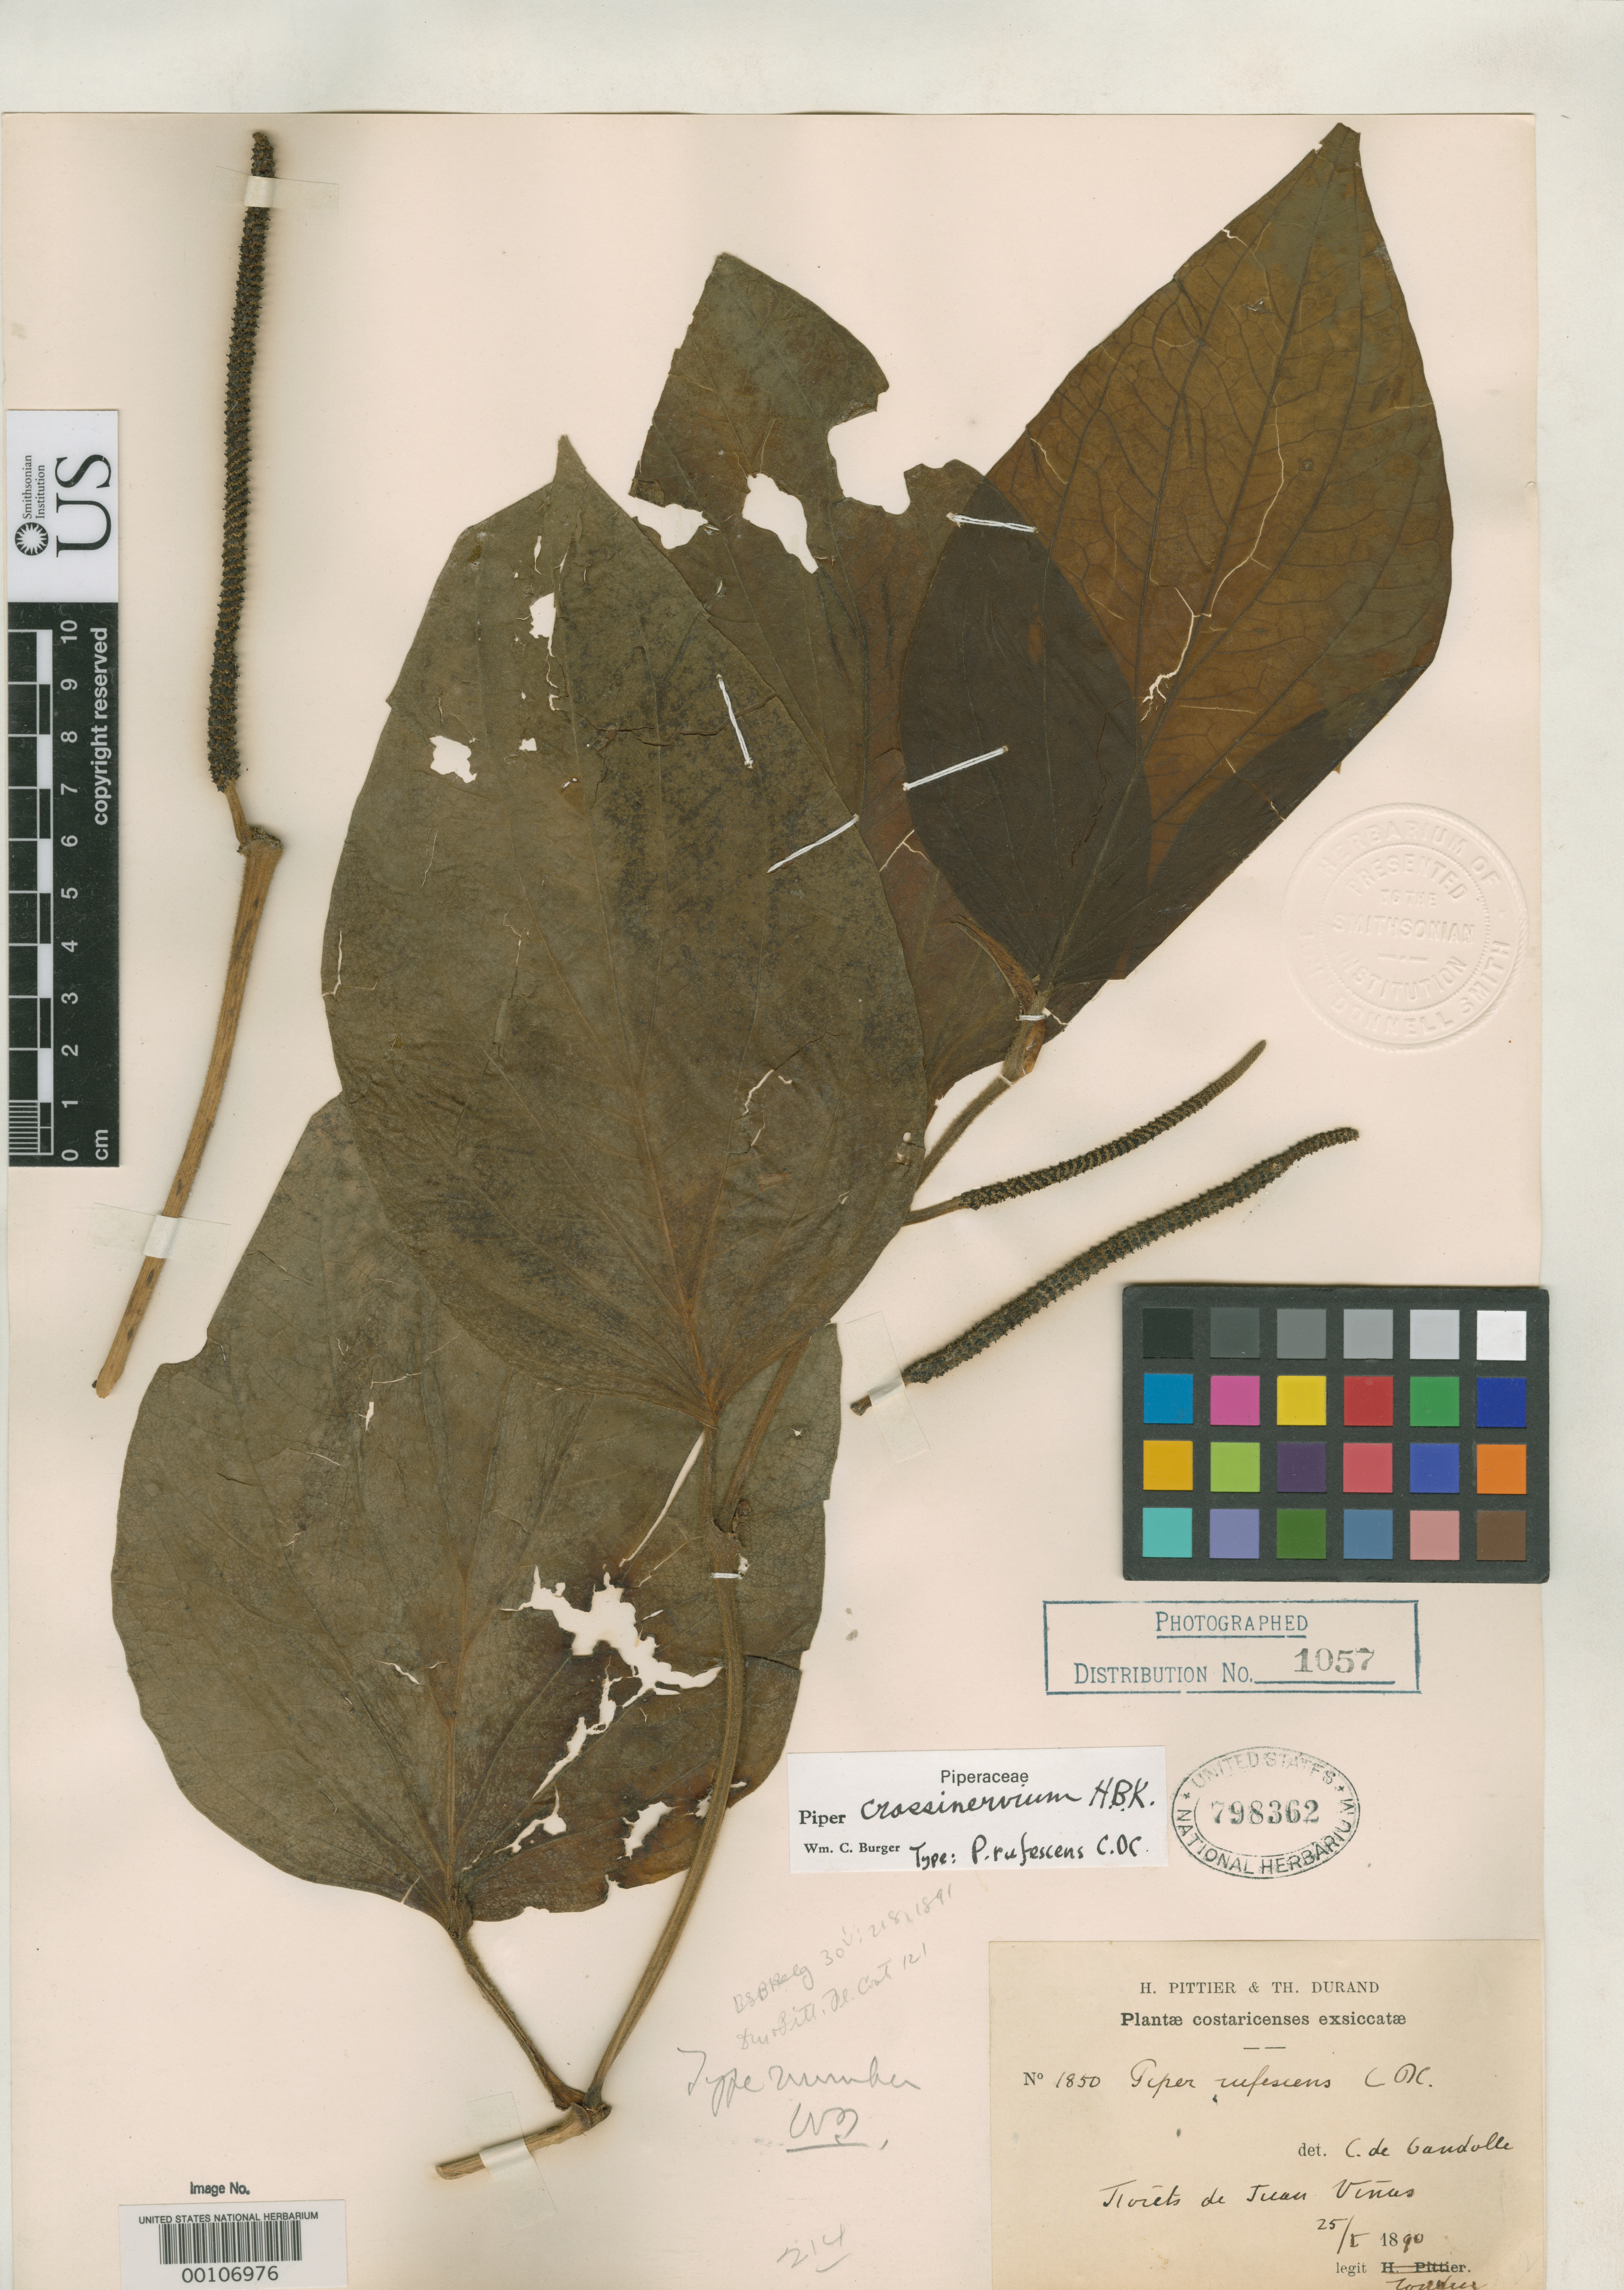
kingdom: Plantae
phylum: Tracheophyta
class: Magnoliopsida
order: Piperales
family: Piperaceae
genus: Piper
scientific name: Piper rufescens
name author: C. DC.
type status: Holotype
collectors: H. F. Pittier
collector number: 1850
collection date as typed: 25 Jan 1890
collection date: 1890-01-25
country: Costa Rica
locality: Forests of Juan Vinas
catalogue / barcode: US 798362